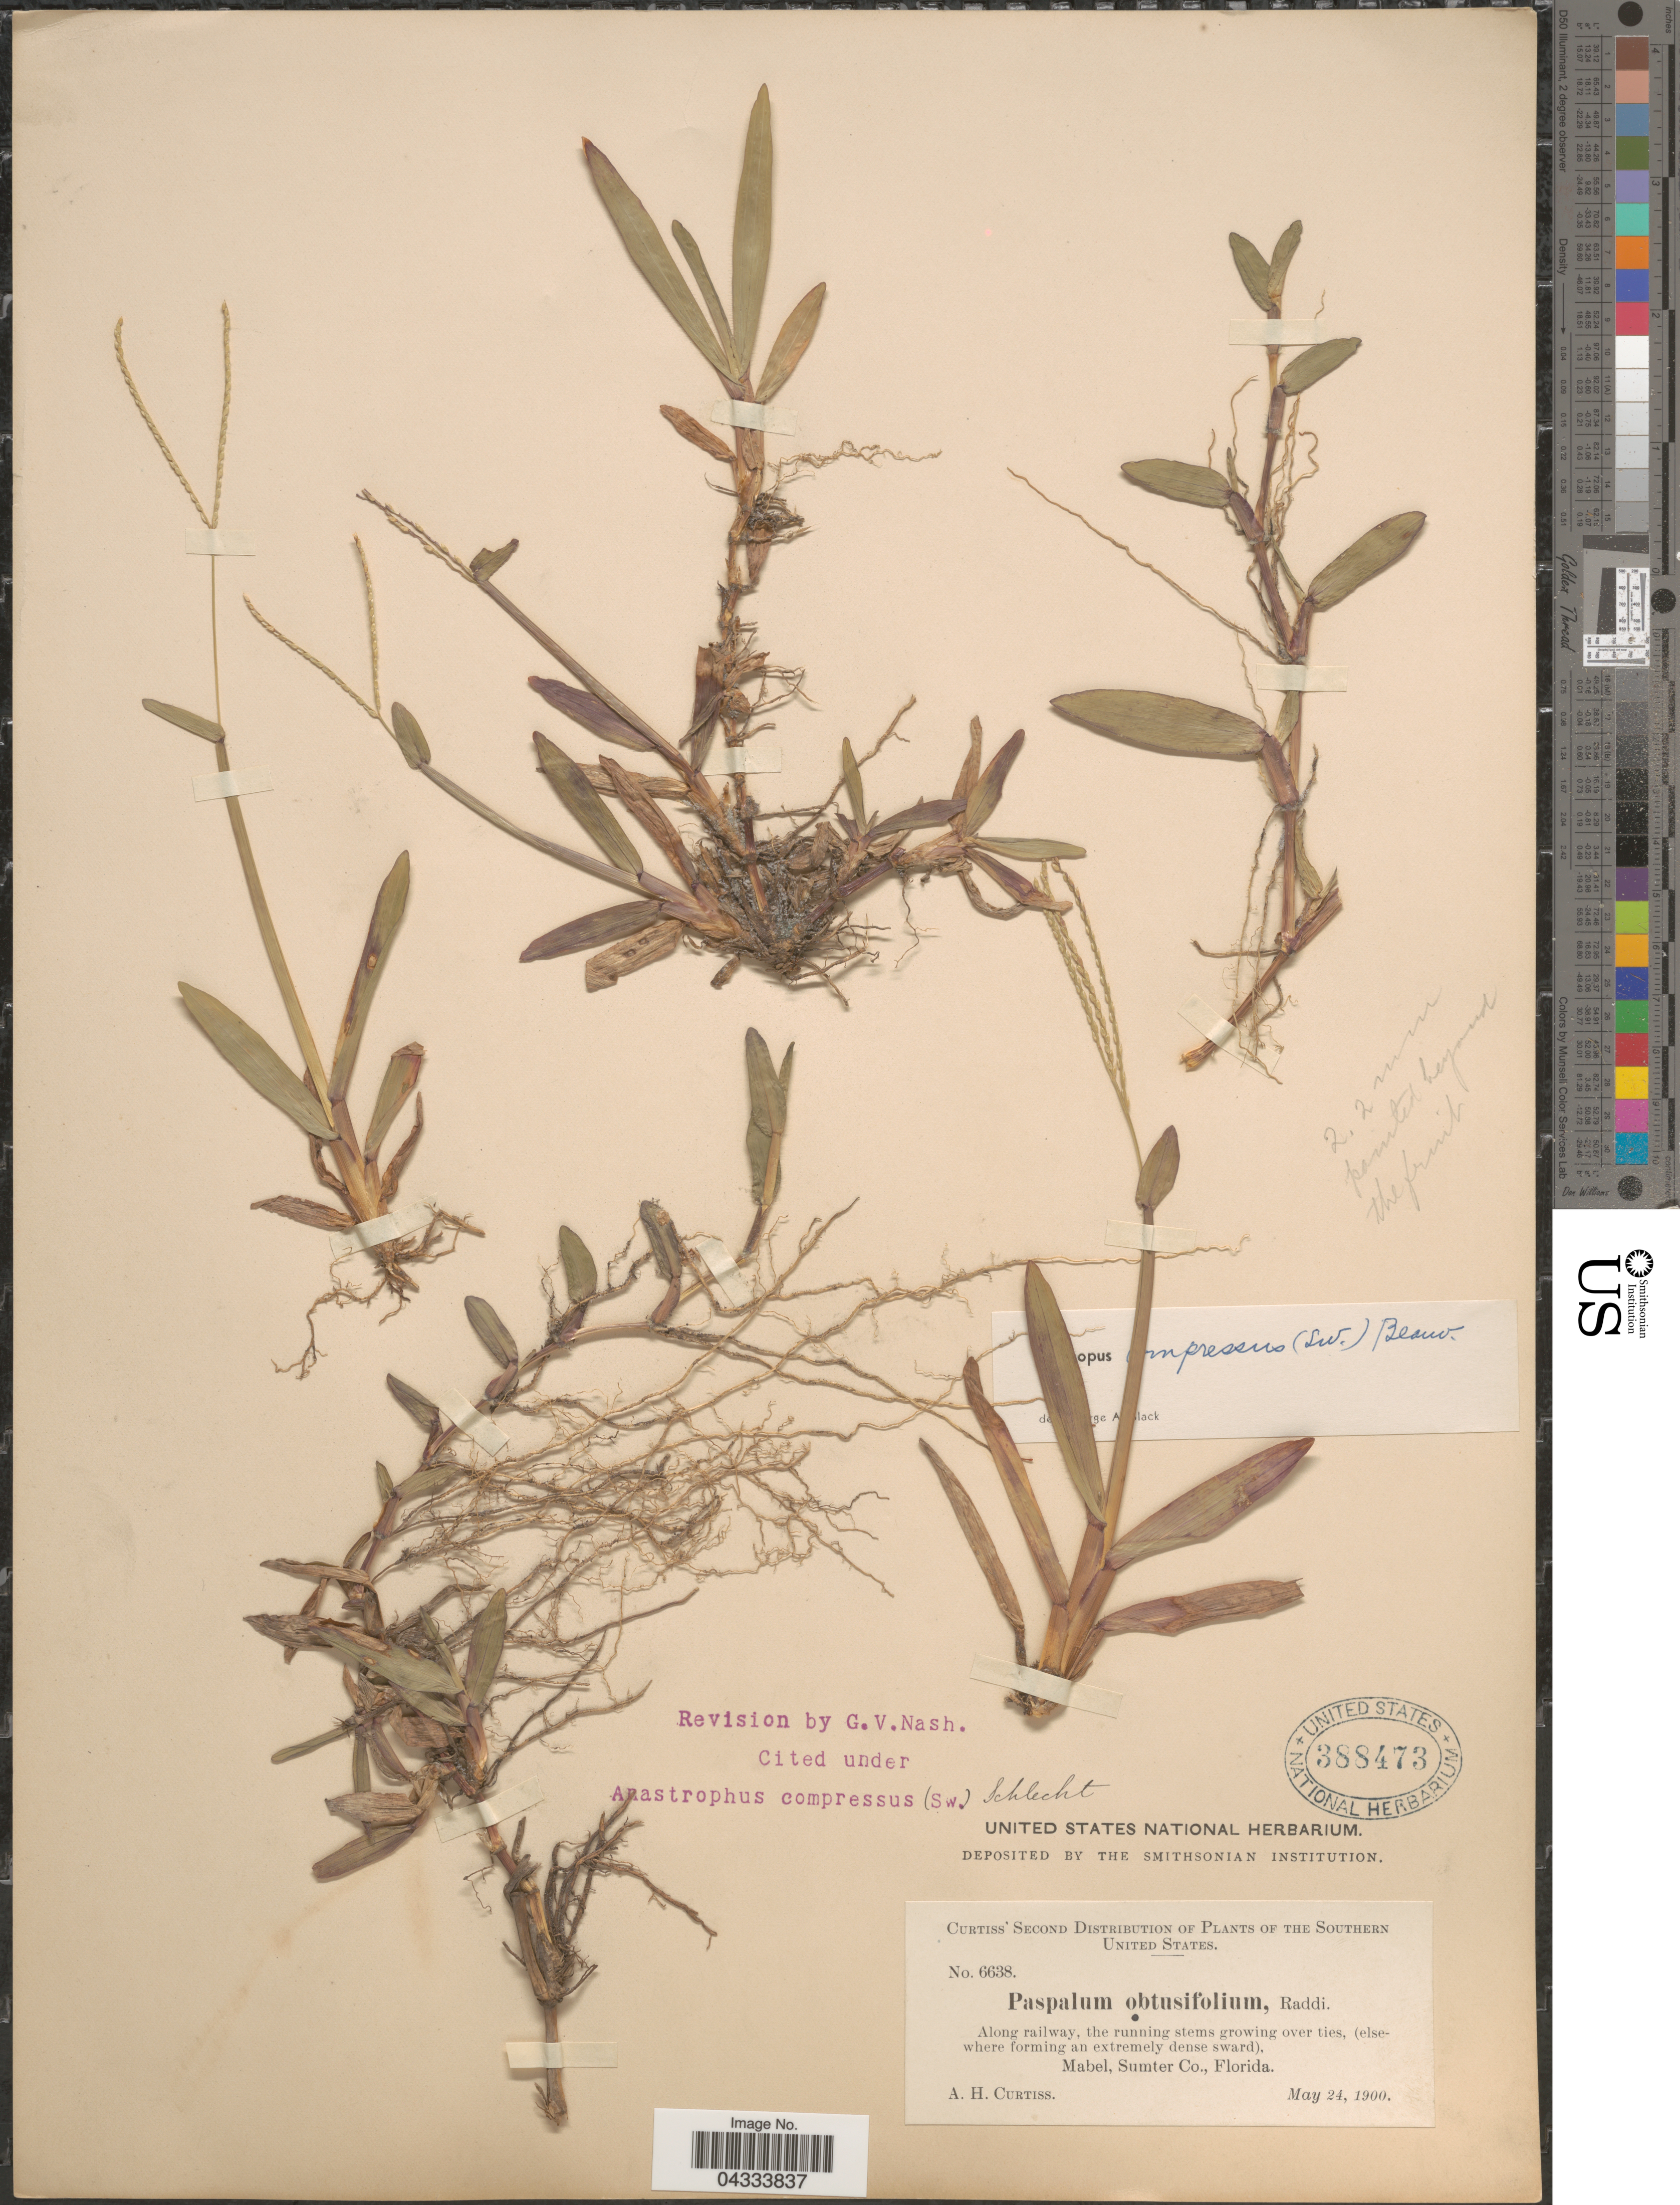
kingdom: Plantae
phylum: Tracheophyta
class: Liliopsida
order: Poales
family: Poaceae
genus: Axonopus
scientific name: Axonopus compressus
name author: (Sw.) P. Beauv.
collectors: A. H. Curtiss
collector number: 6638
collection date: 1900-05-24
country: United States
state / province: Florida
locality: The Southern United States. Mabel, Sumter Co.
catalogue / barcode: US 388473